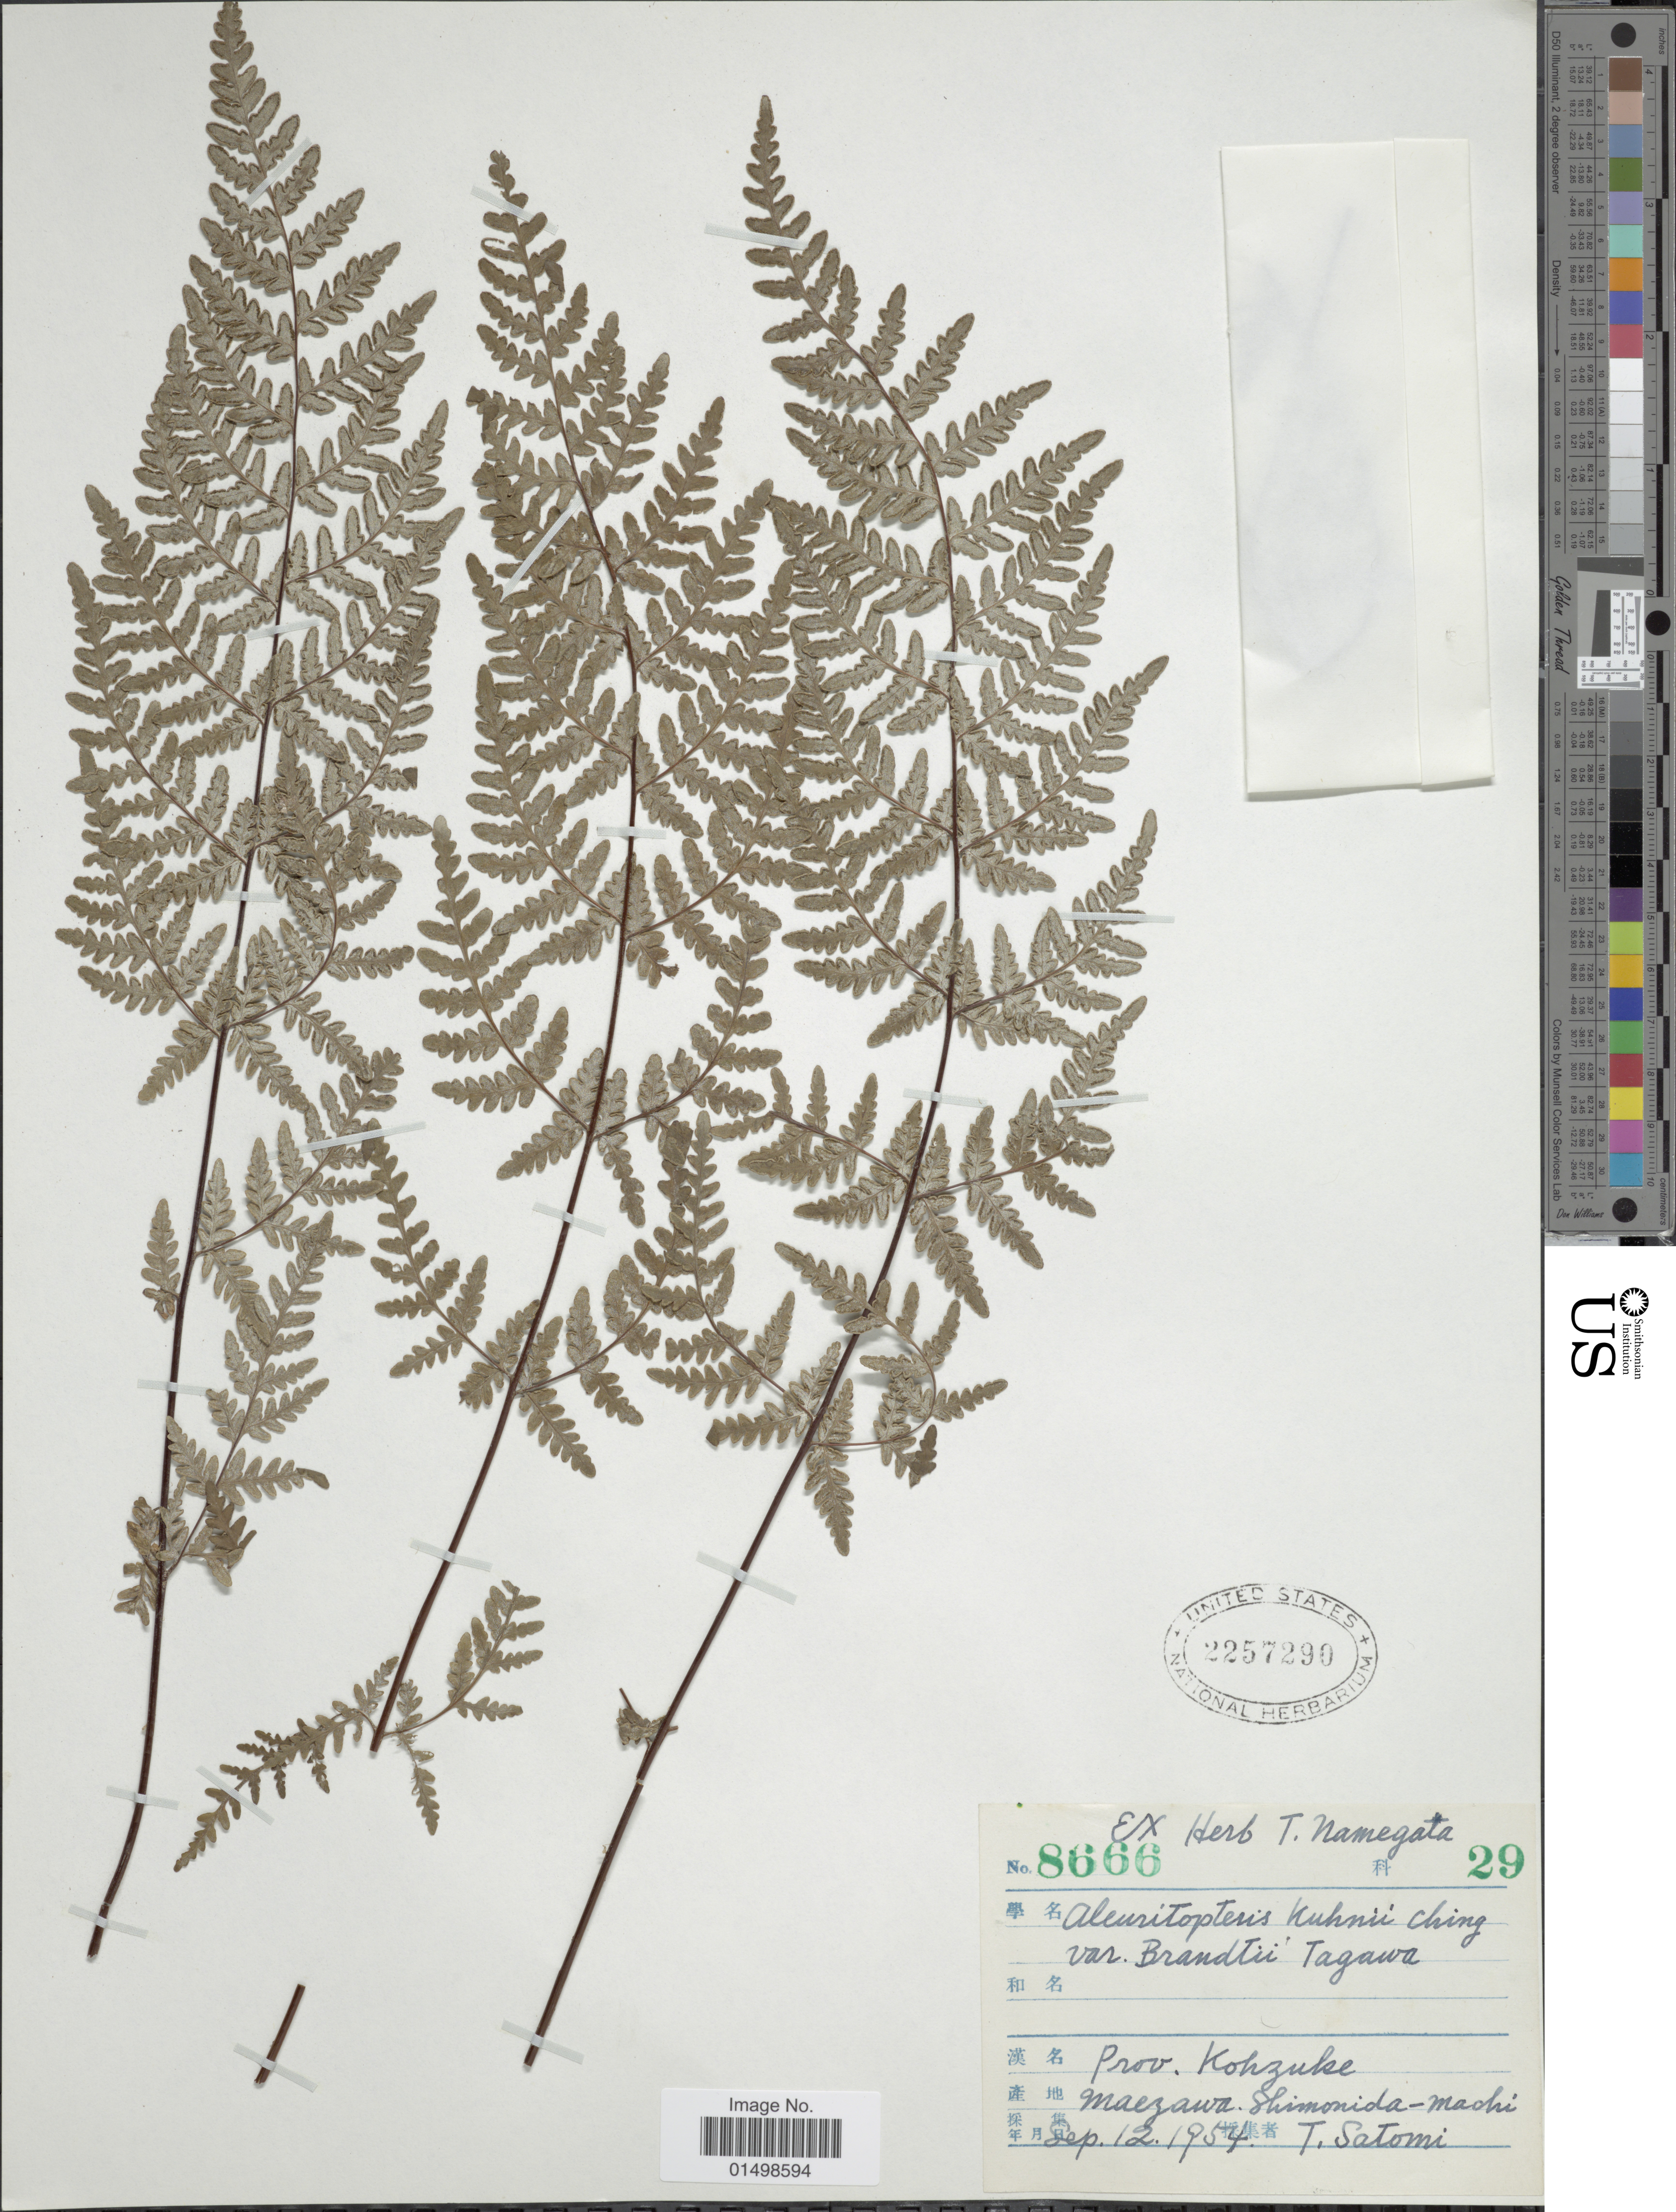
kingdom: Plantae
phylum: Tracheophyta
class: Polypodiopsida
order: Polypodiales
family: Pteridaceae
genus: Aleuritopteris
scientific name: Aleuritopteris kuhnii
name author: (Milde) Ching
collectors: T. Satomi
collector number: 8666/29*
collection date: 1954-09-12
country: Japan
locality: Prov. Kohzuke. Maezawa. Shimonida-machi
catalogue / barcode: US 2257290